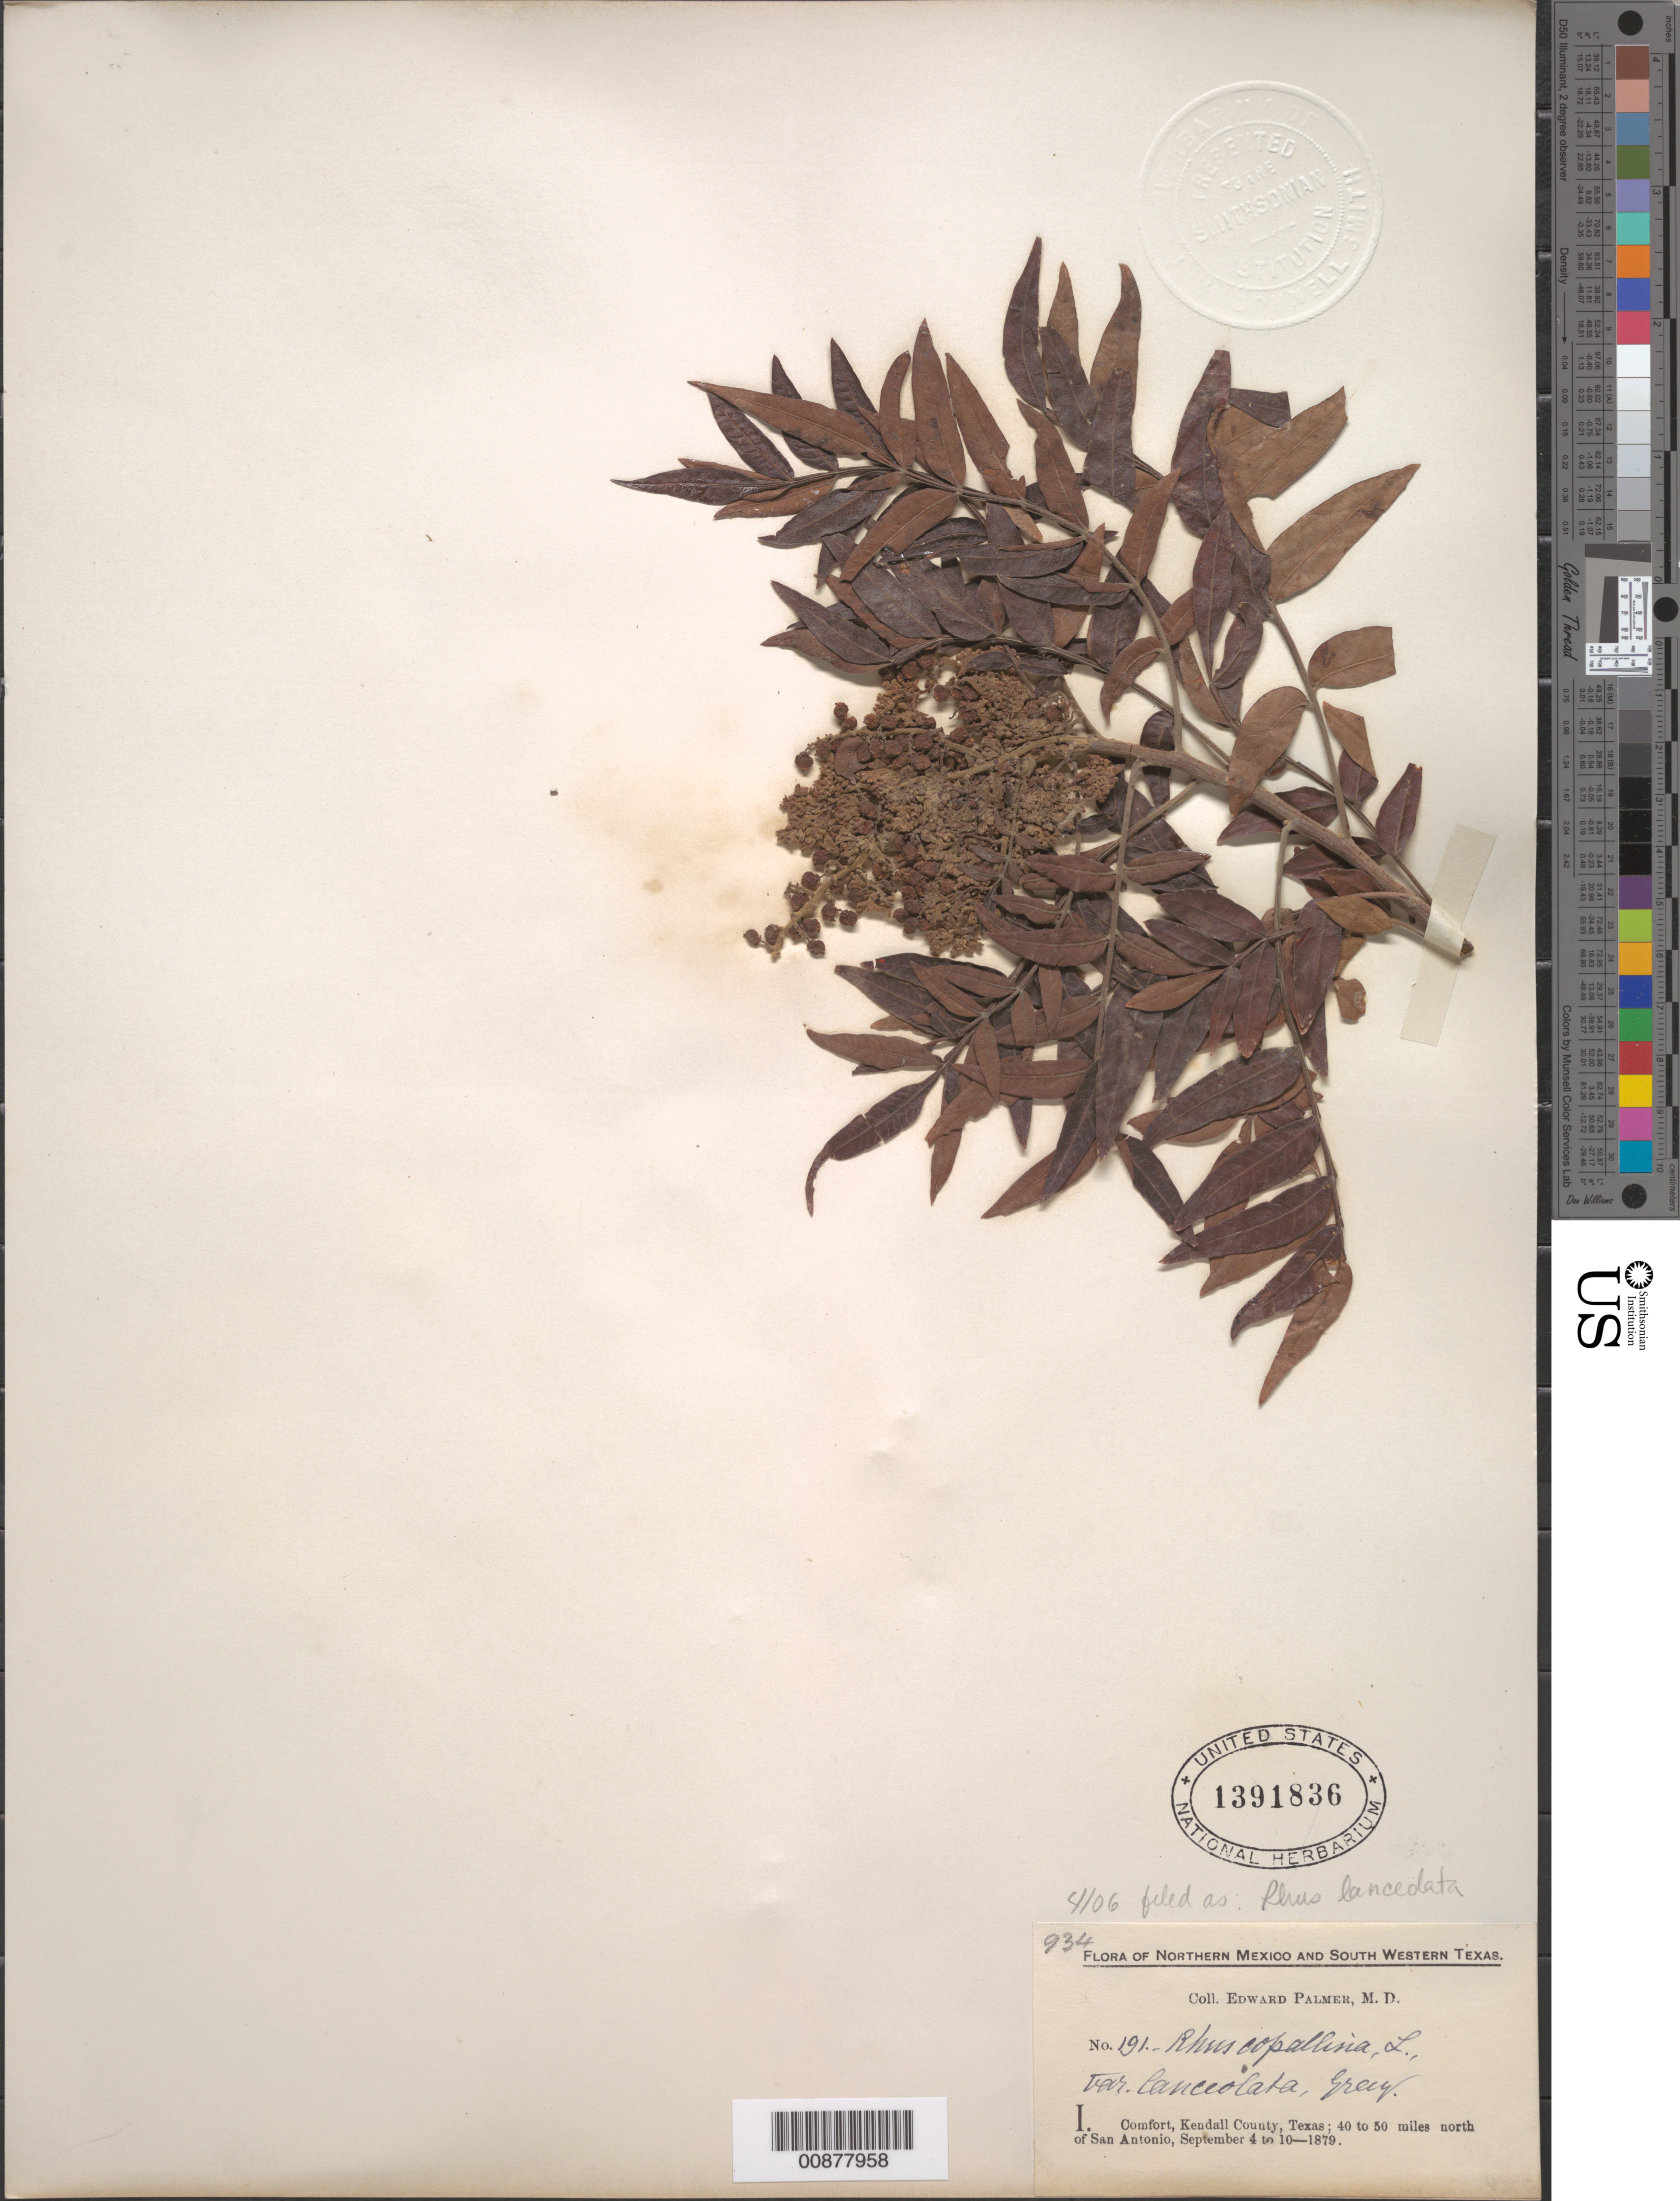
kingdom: Plantae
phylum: Tracheophyta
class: Magnoliopsida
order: Sapindales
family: Anacardiaceae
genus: Rhus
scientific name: Rhus lanceolata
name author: (A. Gray) Britton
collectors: E. Palmer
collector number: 191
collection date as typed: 04 Sep 1879 to 10 Sep 1879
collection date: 1879-09-04/1879-09-10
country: United States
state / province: Texas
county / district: Kendall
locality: I. Comfort, Kendall County, Texas; 40 to 50 miles north of San Antonio.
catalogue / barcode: US 1391836